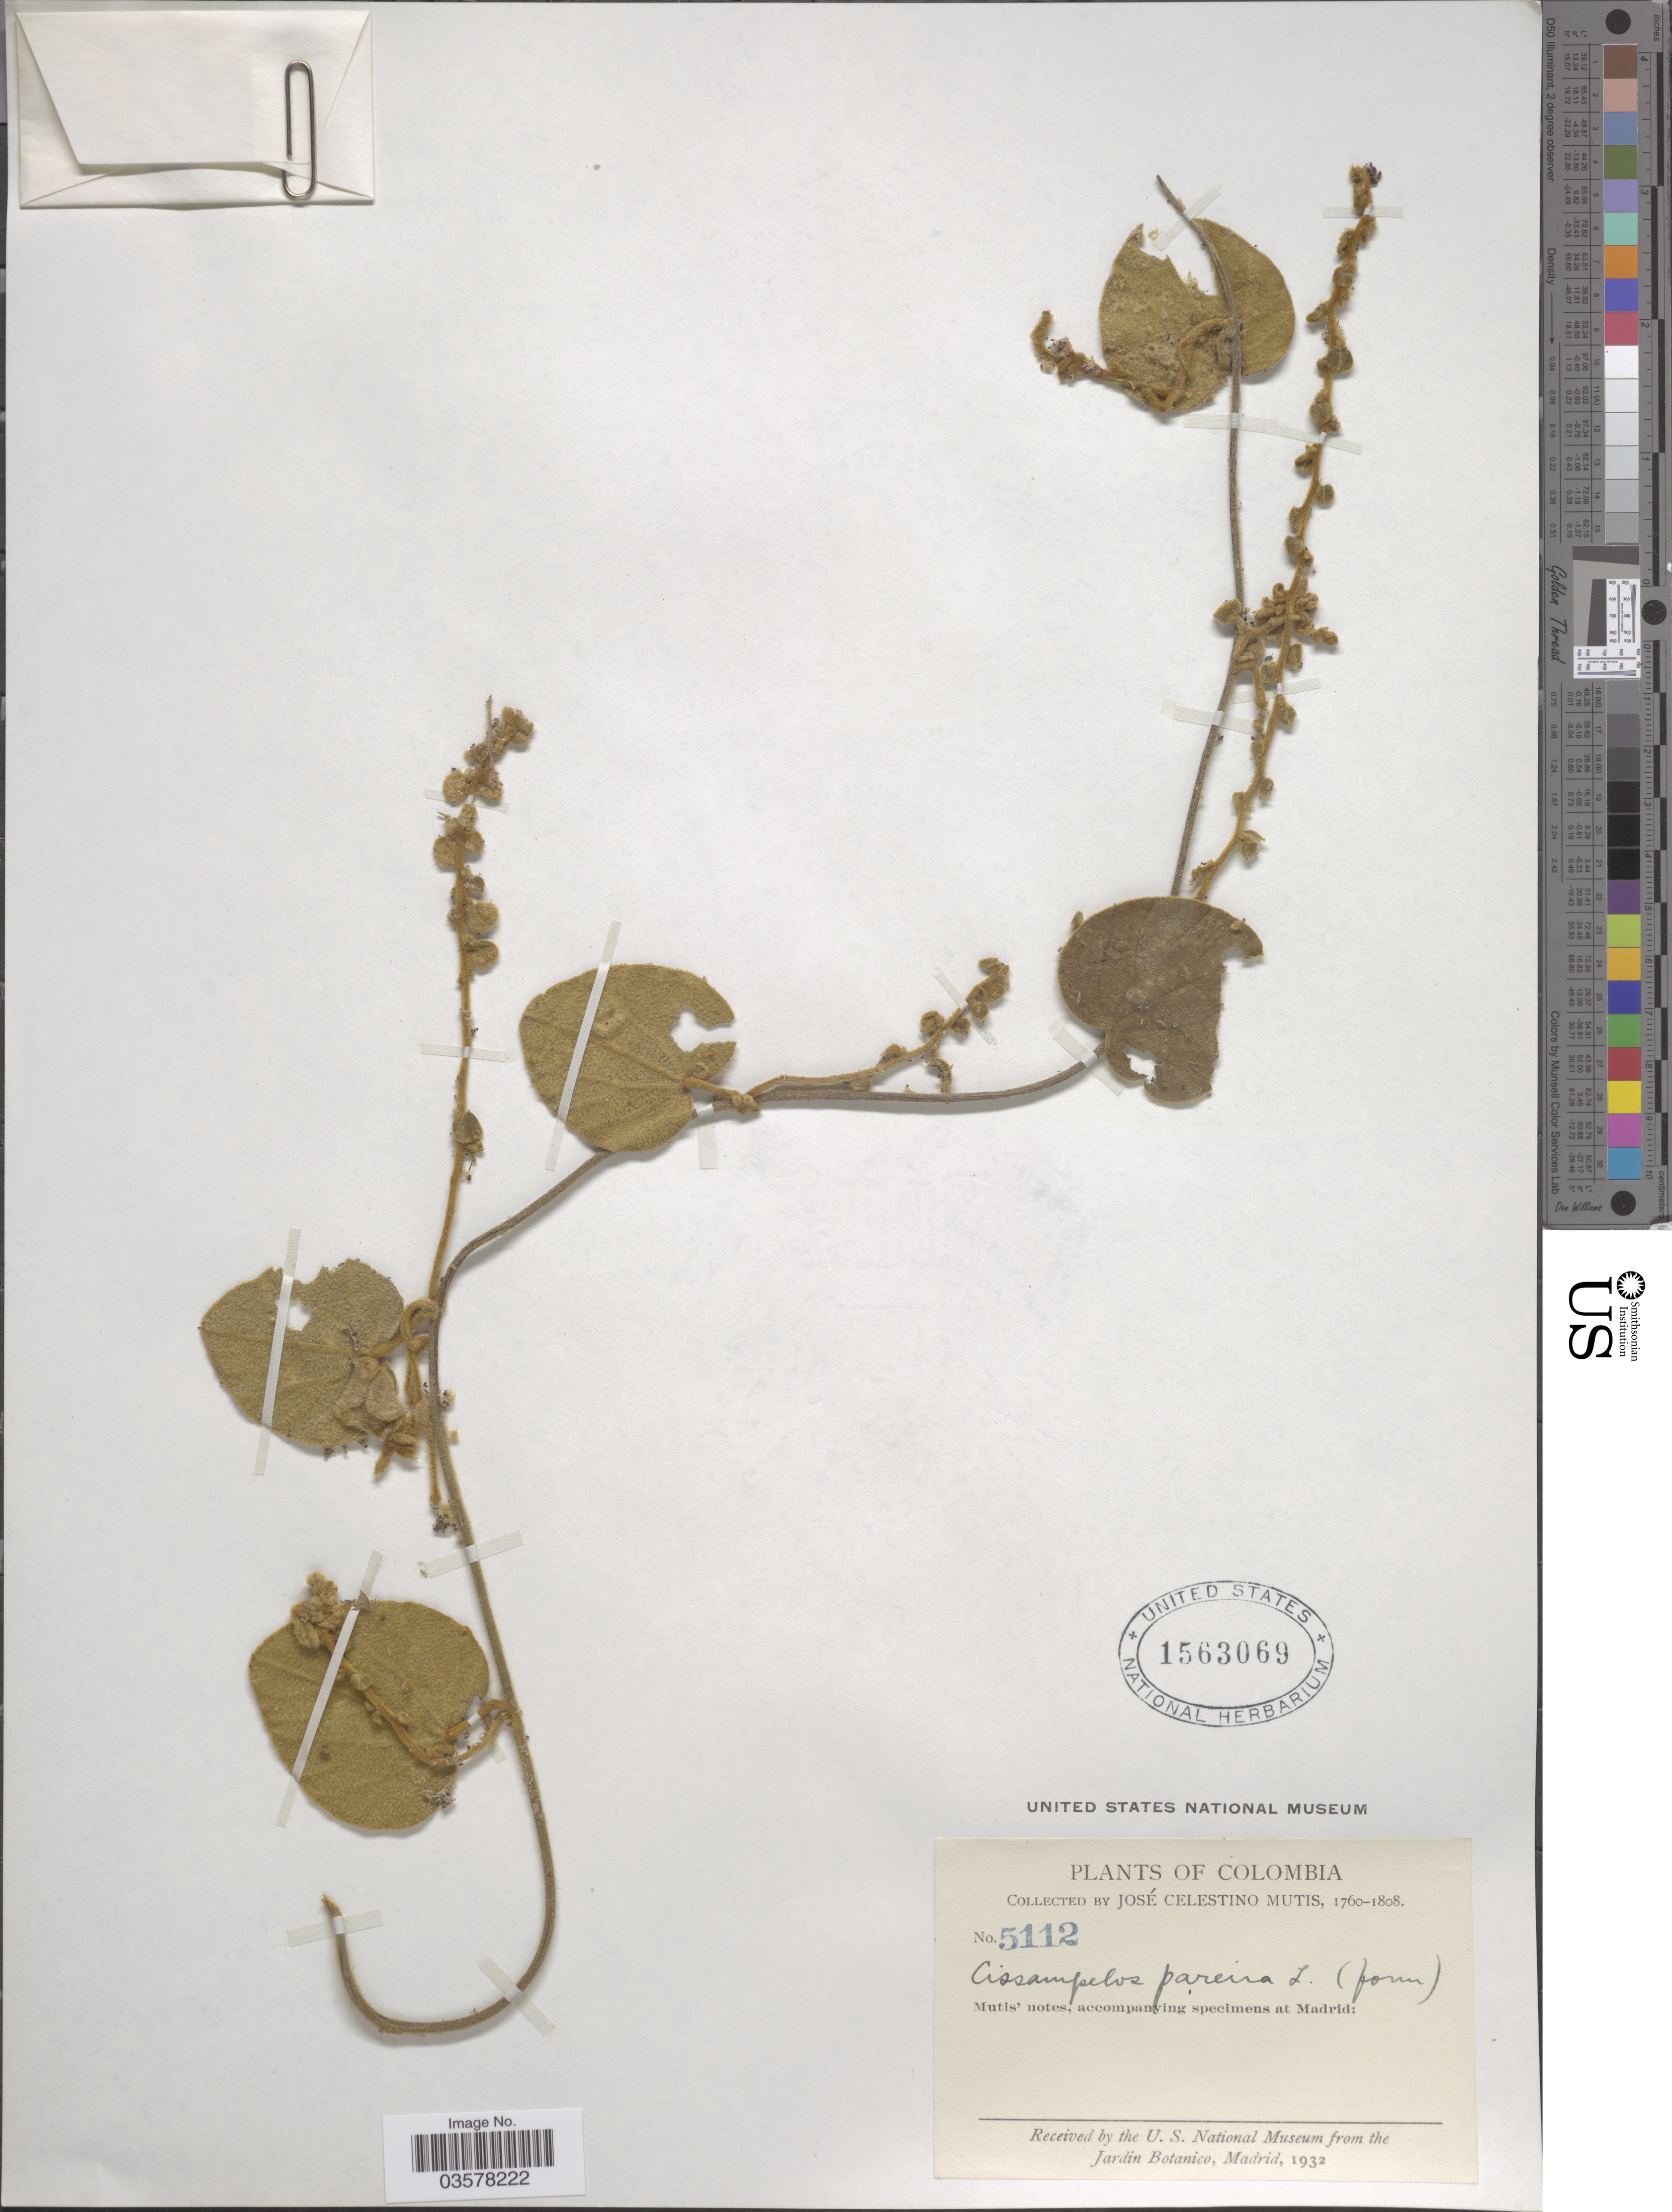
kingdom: Plantae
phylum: Tracheophyta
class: Magnoliopsida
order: Ranunculales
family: Menispermaceae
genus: Cissampelos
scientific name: Cissampelos pareira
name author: L.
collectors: J. C. B. Mutis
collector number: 5112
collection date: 1760/1808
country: Colombia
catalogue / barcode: US 1563069